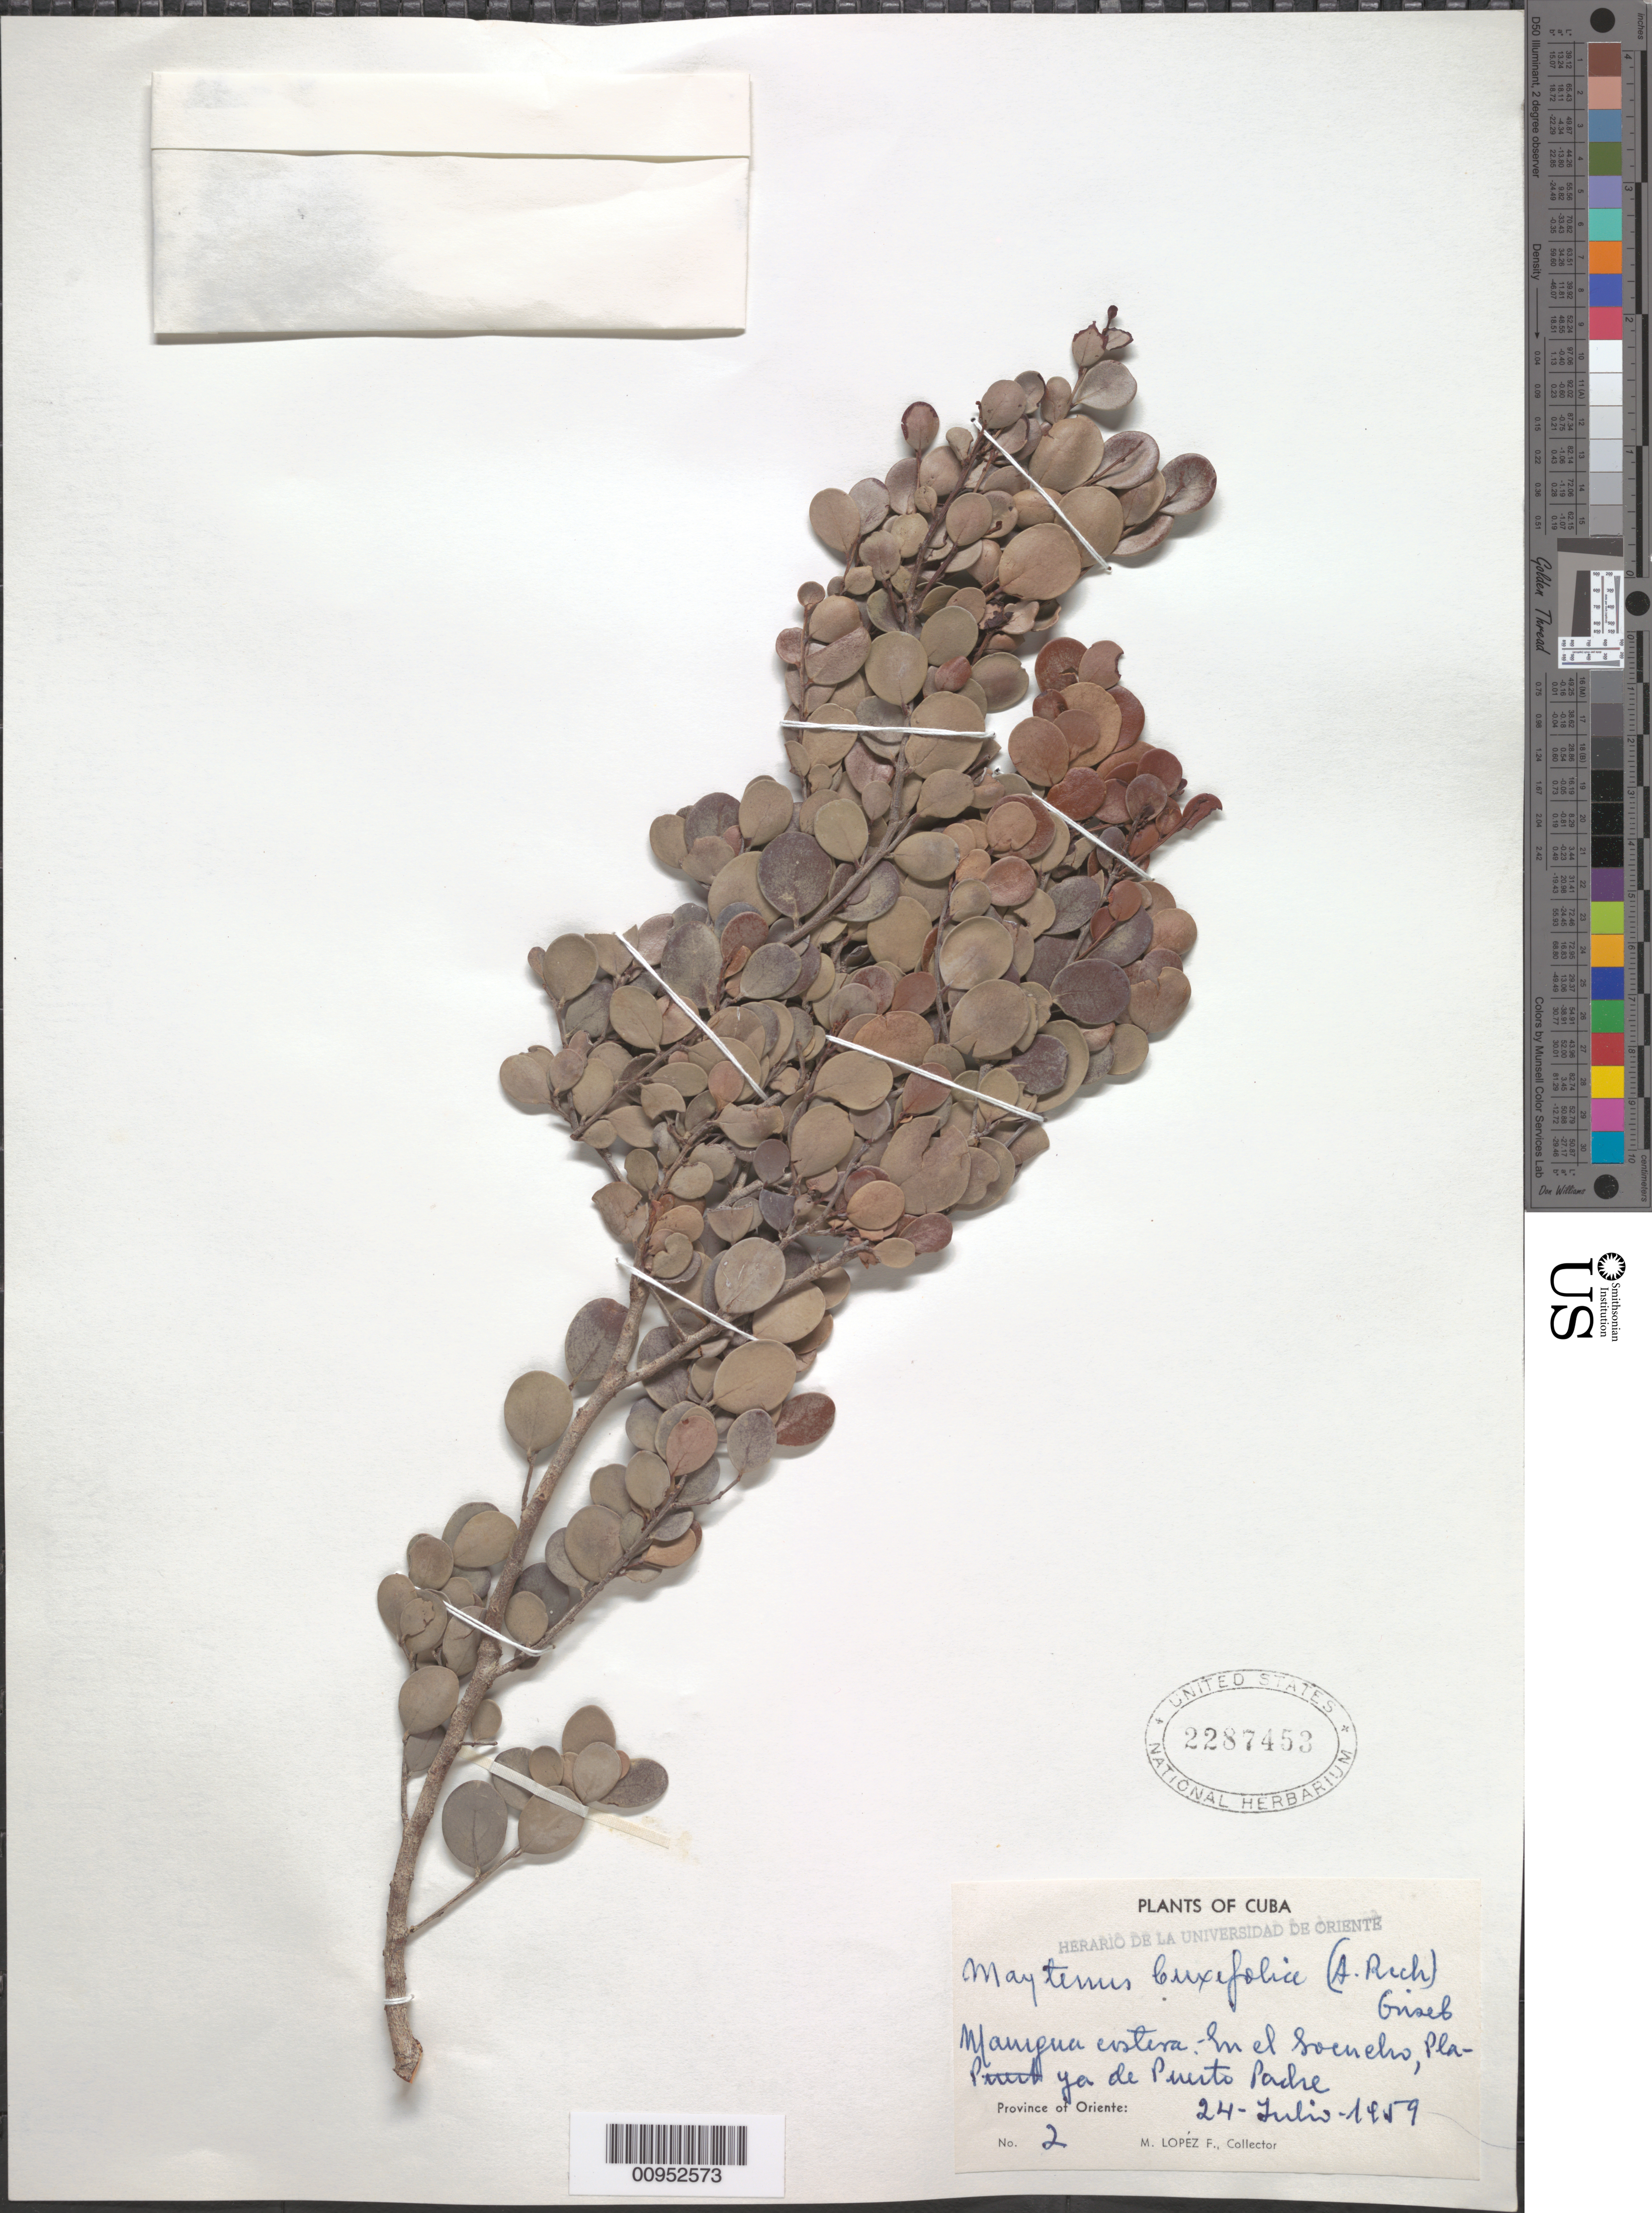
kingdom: Plantae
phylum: Tracheophyta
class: Magnoliopsida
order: Celastrales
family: Celastraceae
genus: Maytenus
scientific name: Maytenus buxifolia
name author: (A. Rich.) Griseb.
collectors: M. López Figueiras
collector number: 2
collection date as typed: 24 Jul 1959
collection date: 1959-07-24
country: Cuba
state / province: Oriente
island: Cuba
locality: Socucho, Playa de Puerto Padre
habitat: Manigua costera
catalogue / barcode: US 2287453